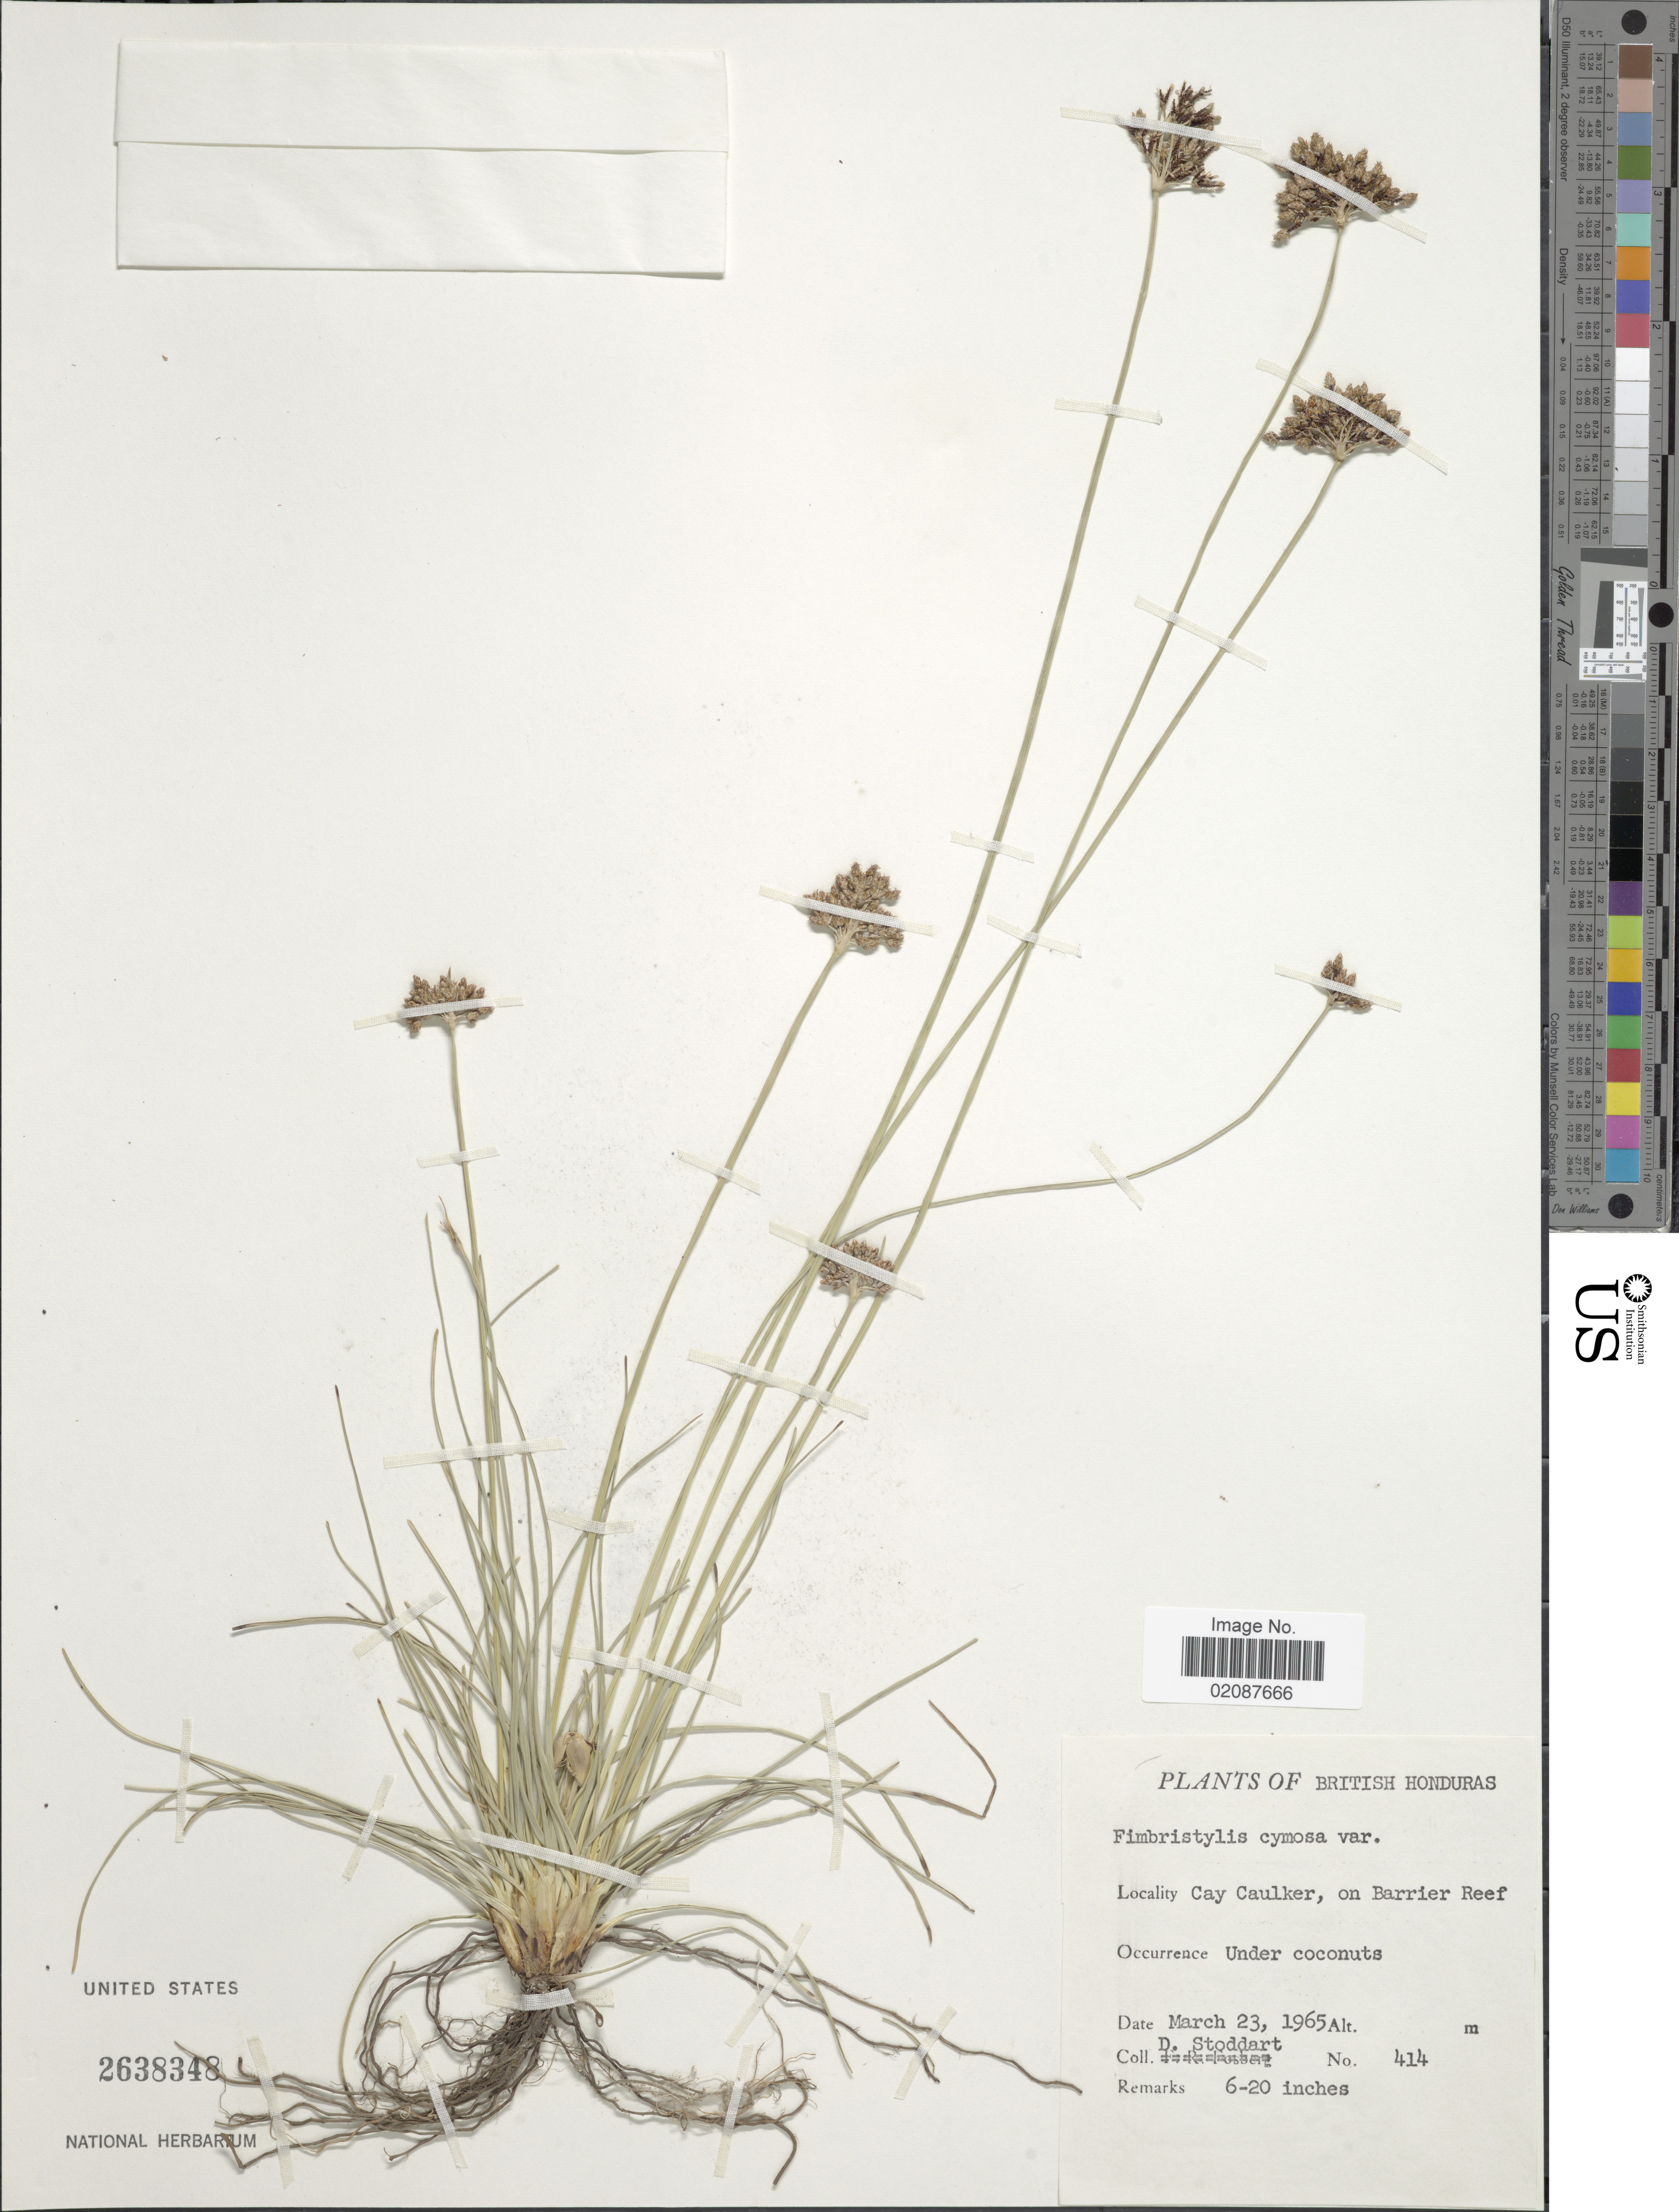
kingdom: Plantae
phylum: Tracheophyta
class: Liliopsida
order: Poales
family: Cyperaceae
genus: Fimbristylis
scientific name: Fimbristylis cymosa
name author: R. Br.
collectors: D. Stoddart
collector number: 414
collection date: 1965-03-23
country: Belize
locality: British Honduras, Cay Caulker, on Barrier Reef, under coconuts.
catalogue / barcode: US 2638348